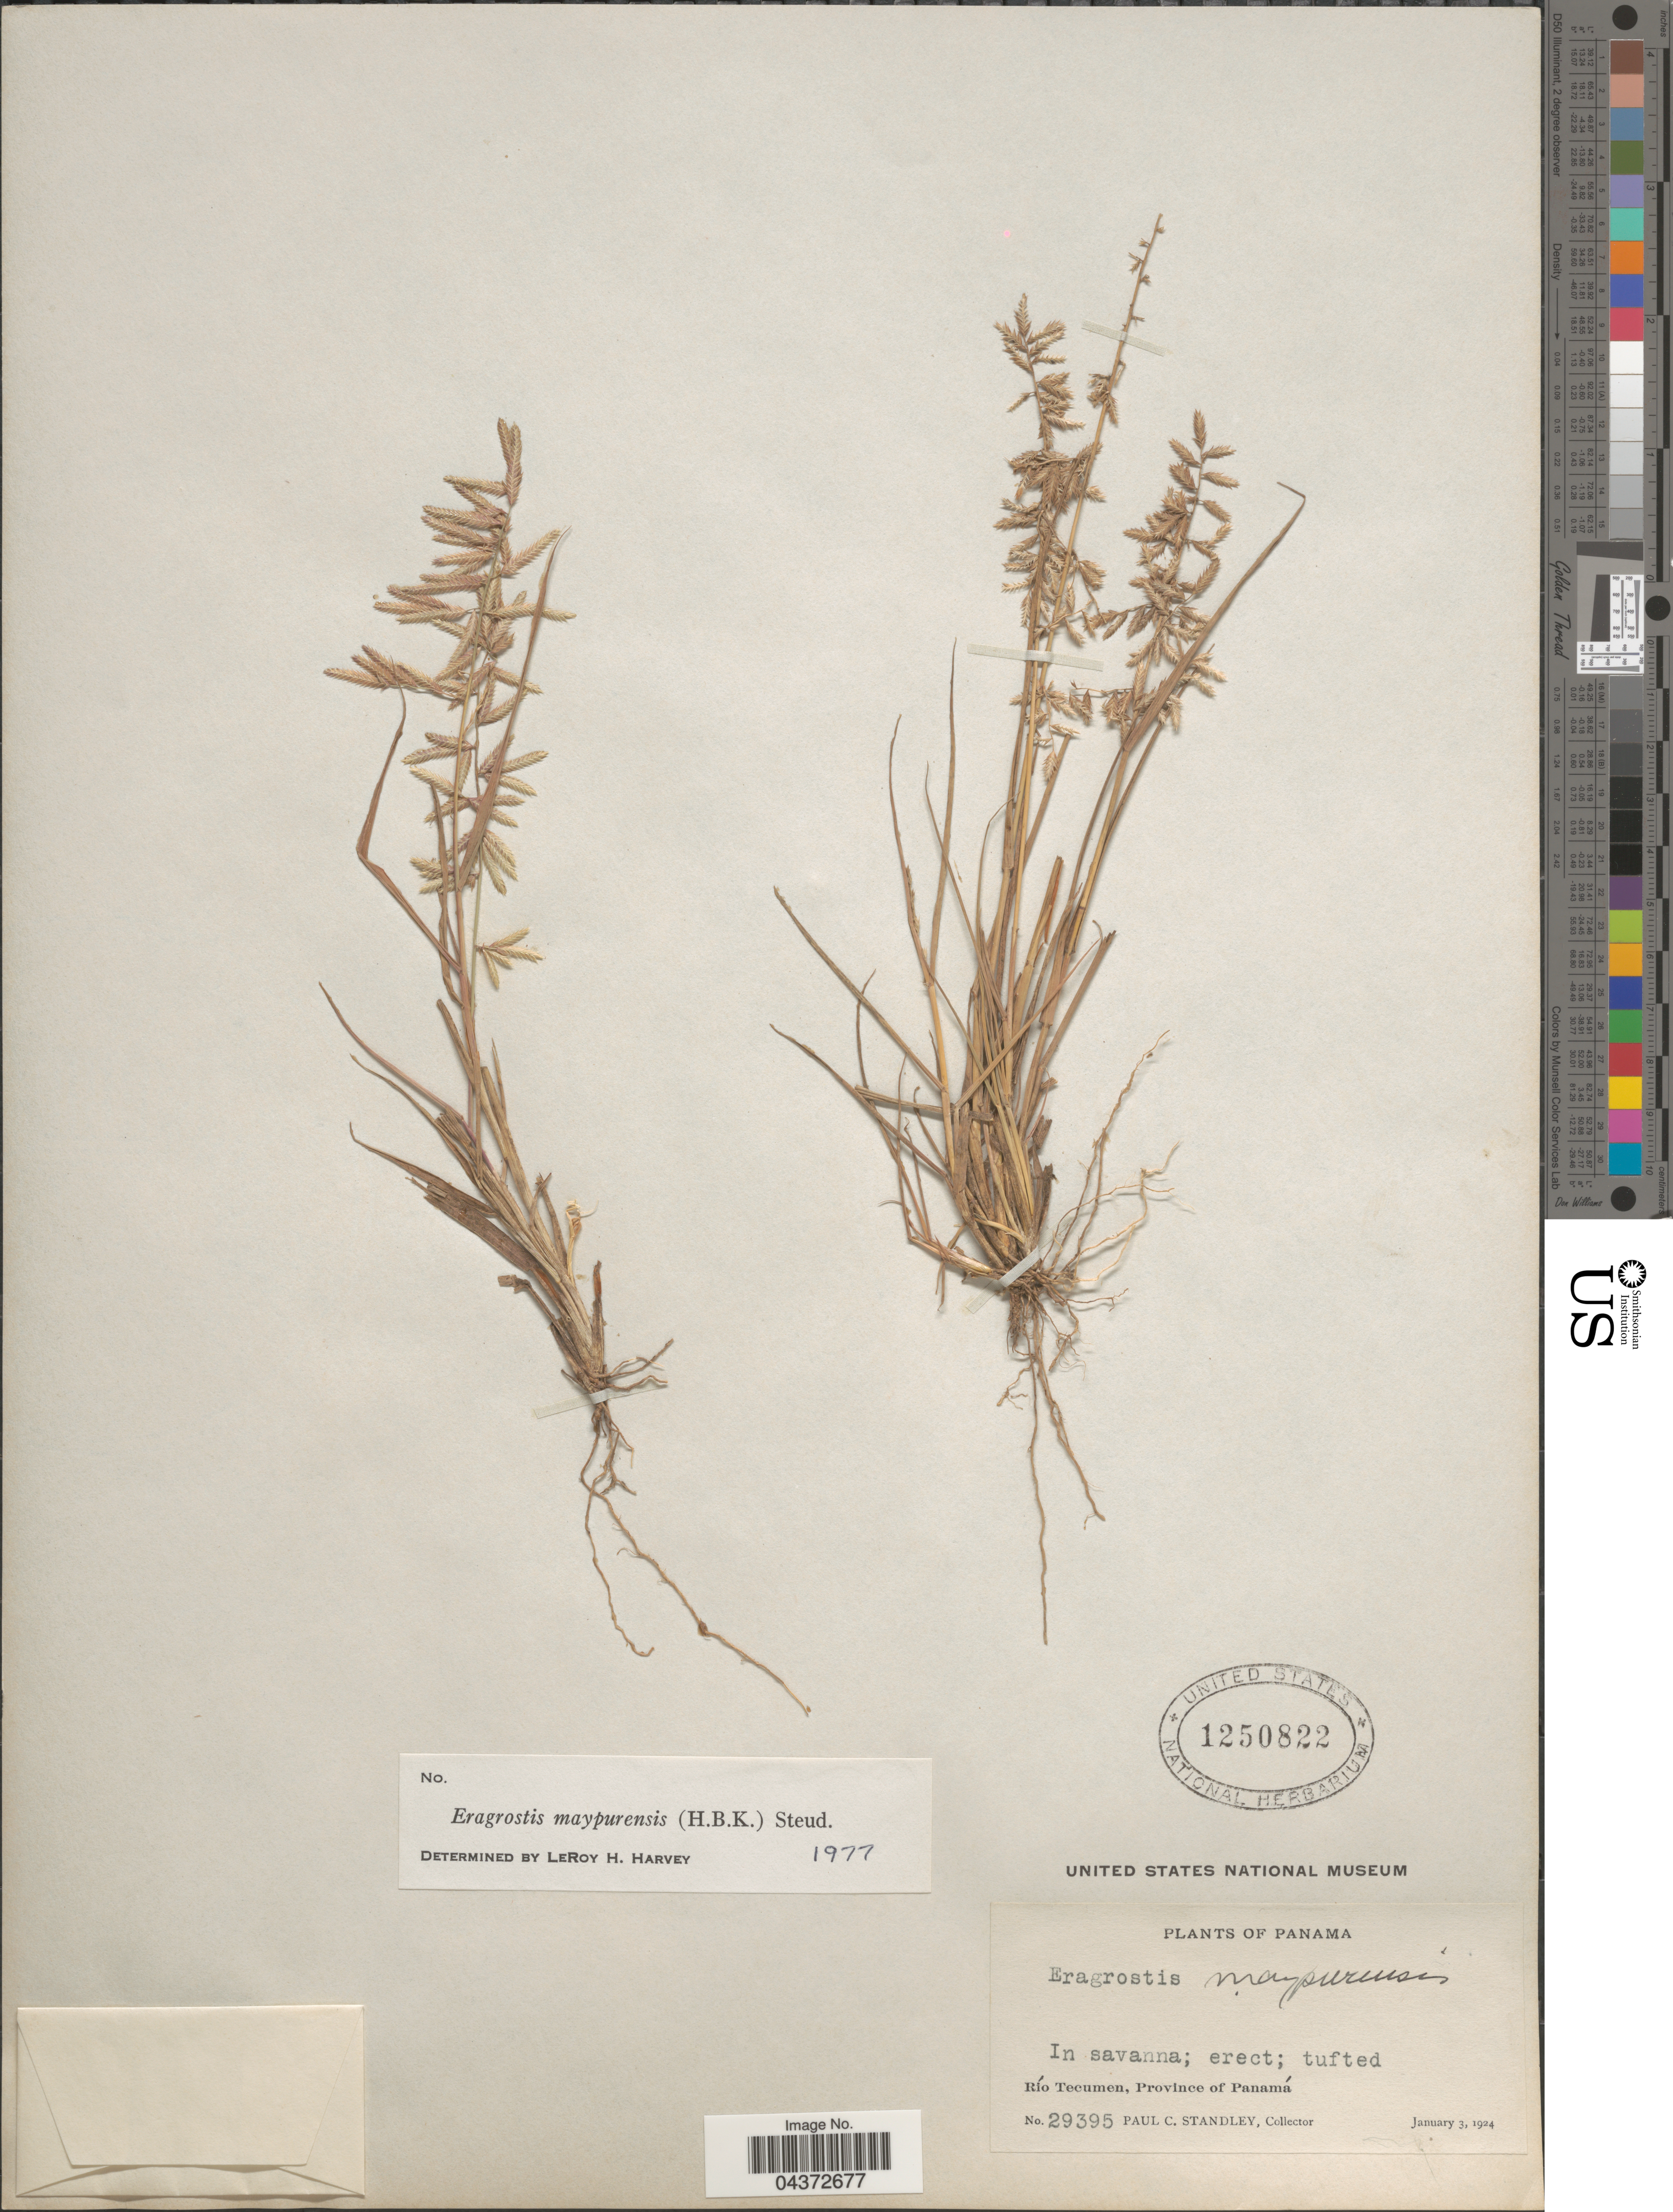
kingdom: Plantae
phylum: Tracheophyta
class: Liliopsida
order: Poales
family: Poaceae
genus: Eragrostis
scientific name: Eragrostis maypurensis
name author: (Kunth) Steud.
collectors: P. C. Standley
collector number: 29395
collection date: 1924-01-03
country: Panama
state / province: Panamá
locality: In savanna; Río Tecumen.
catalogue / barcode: US 1250822